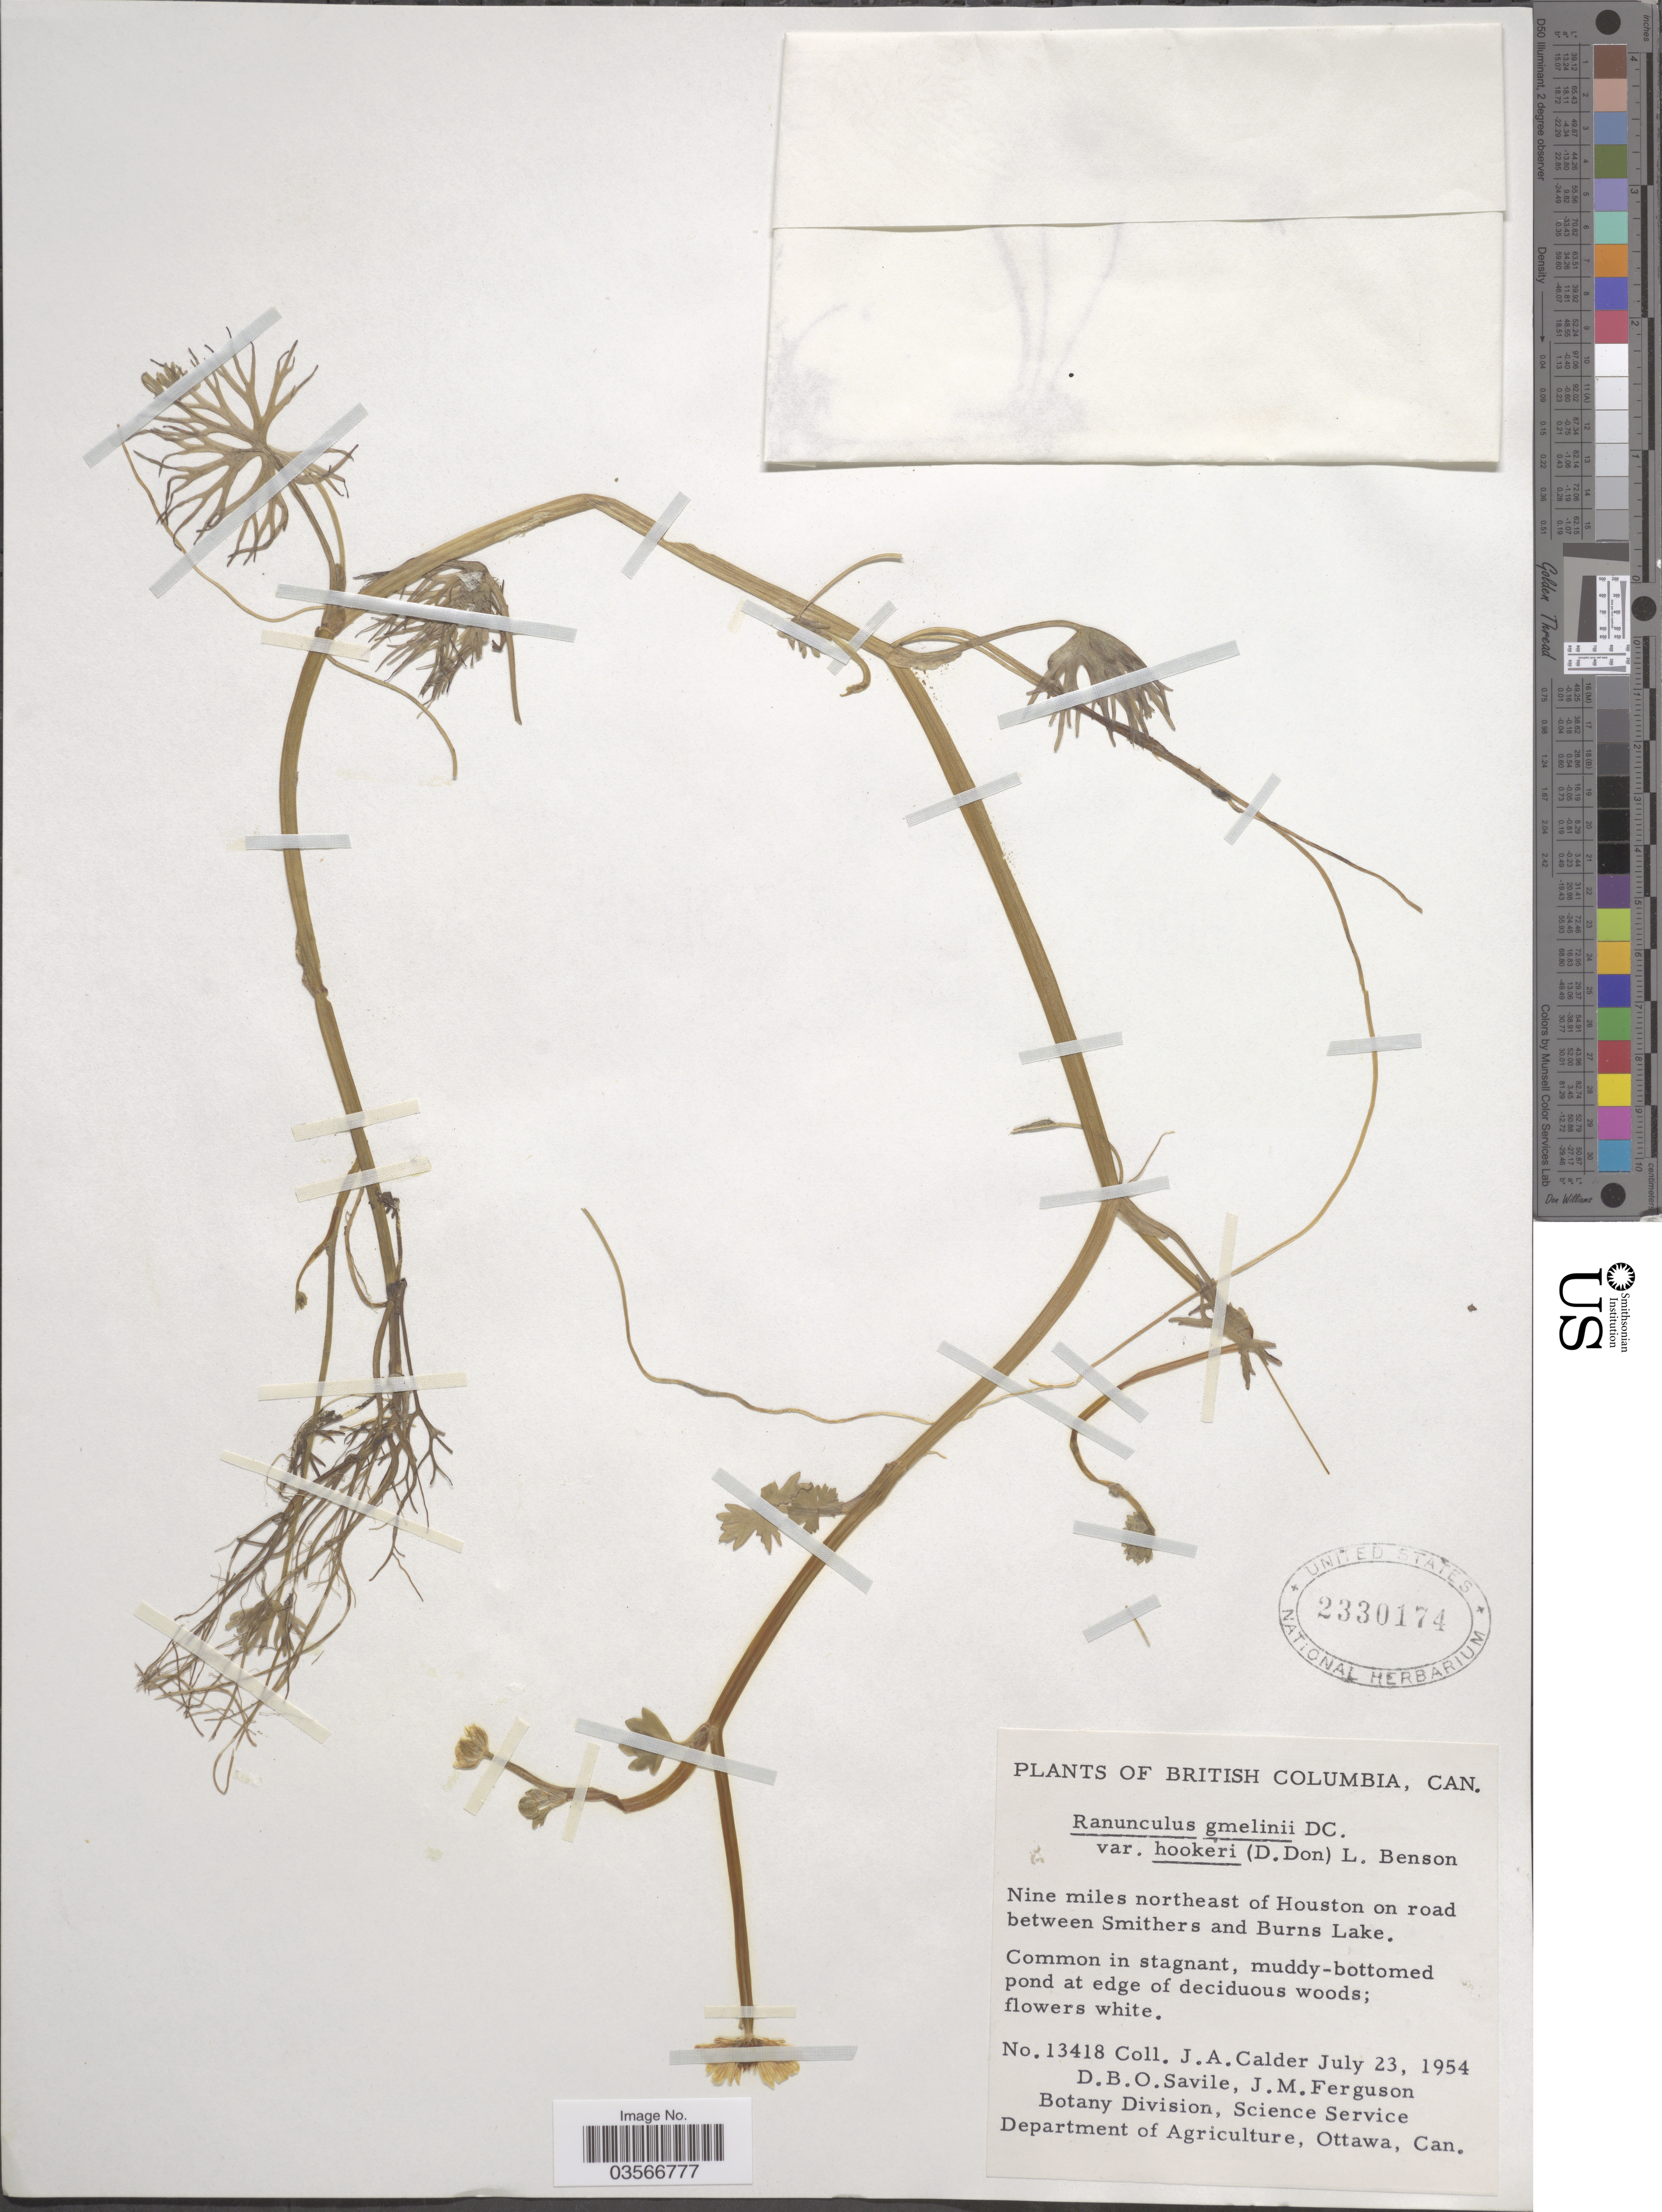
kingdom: Plantae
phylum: Tracheophyta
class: Magnoliopsida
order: Ranunculales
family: Ranunculaceae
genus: Ranunculus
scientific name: Ranunculus gmelinii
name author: DC.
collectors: J. A. Calder, D. Savile & J. M. Ferguson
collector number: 13418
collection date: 1954-07-23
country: Canada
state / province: British Columbia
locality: Nine miles northeast of Houston on road between Smithers and Burns Lake.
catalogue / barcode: US 2330174